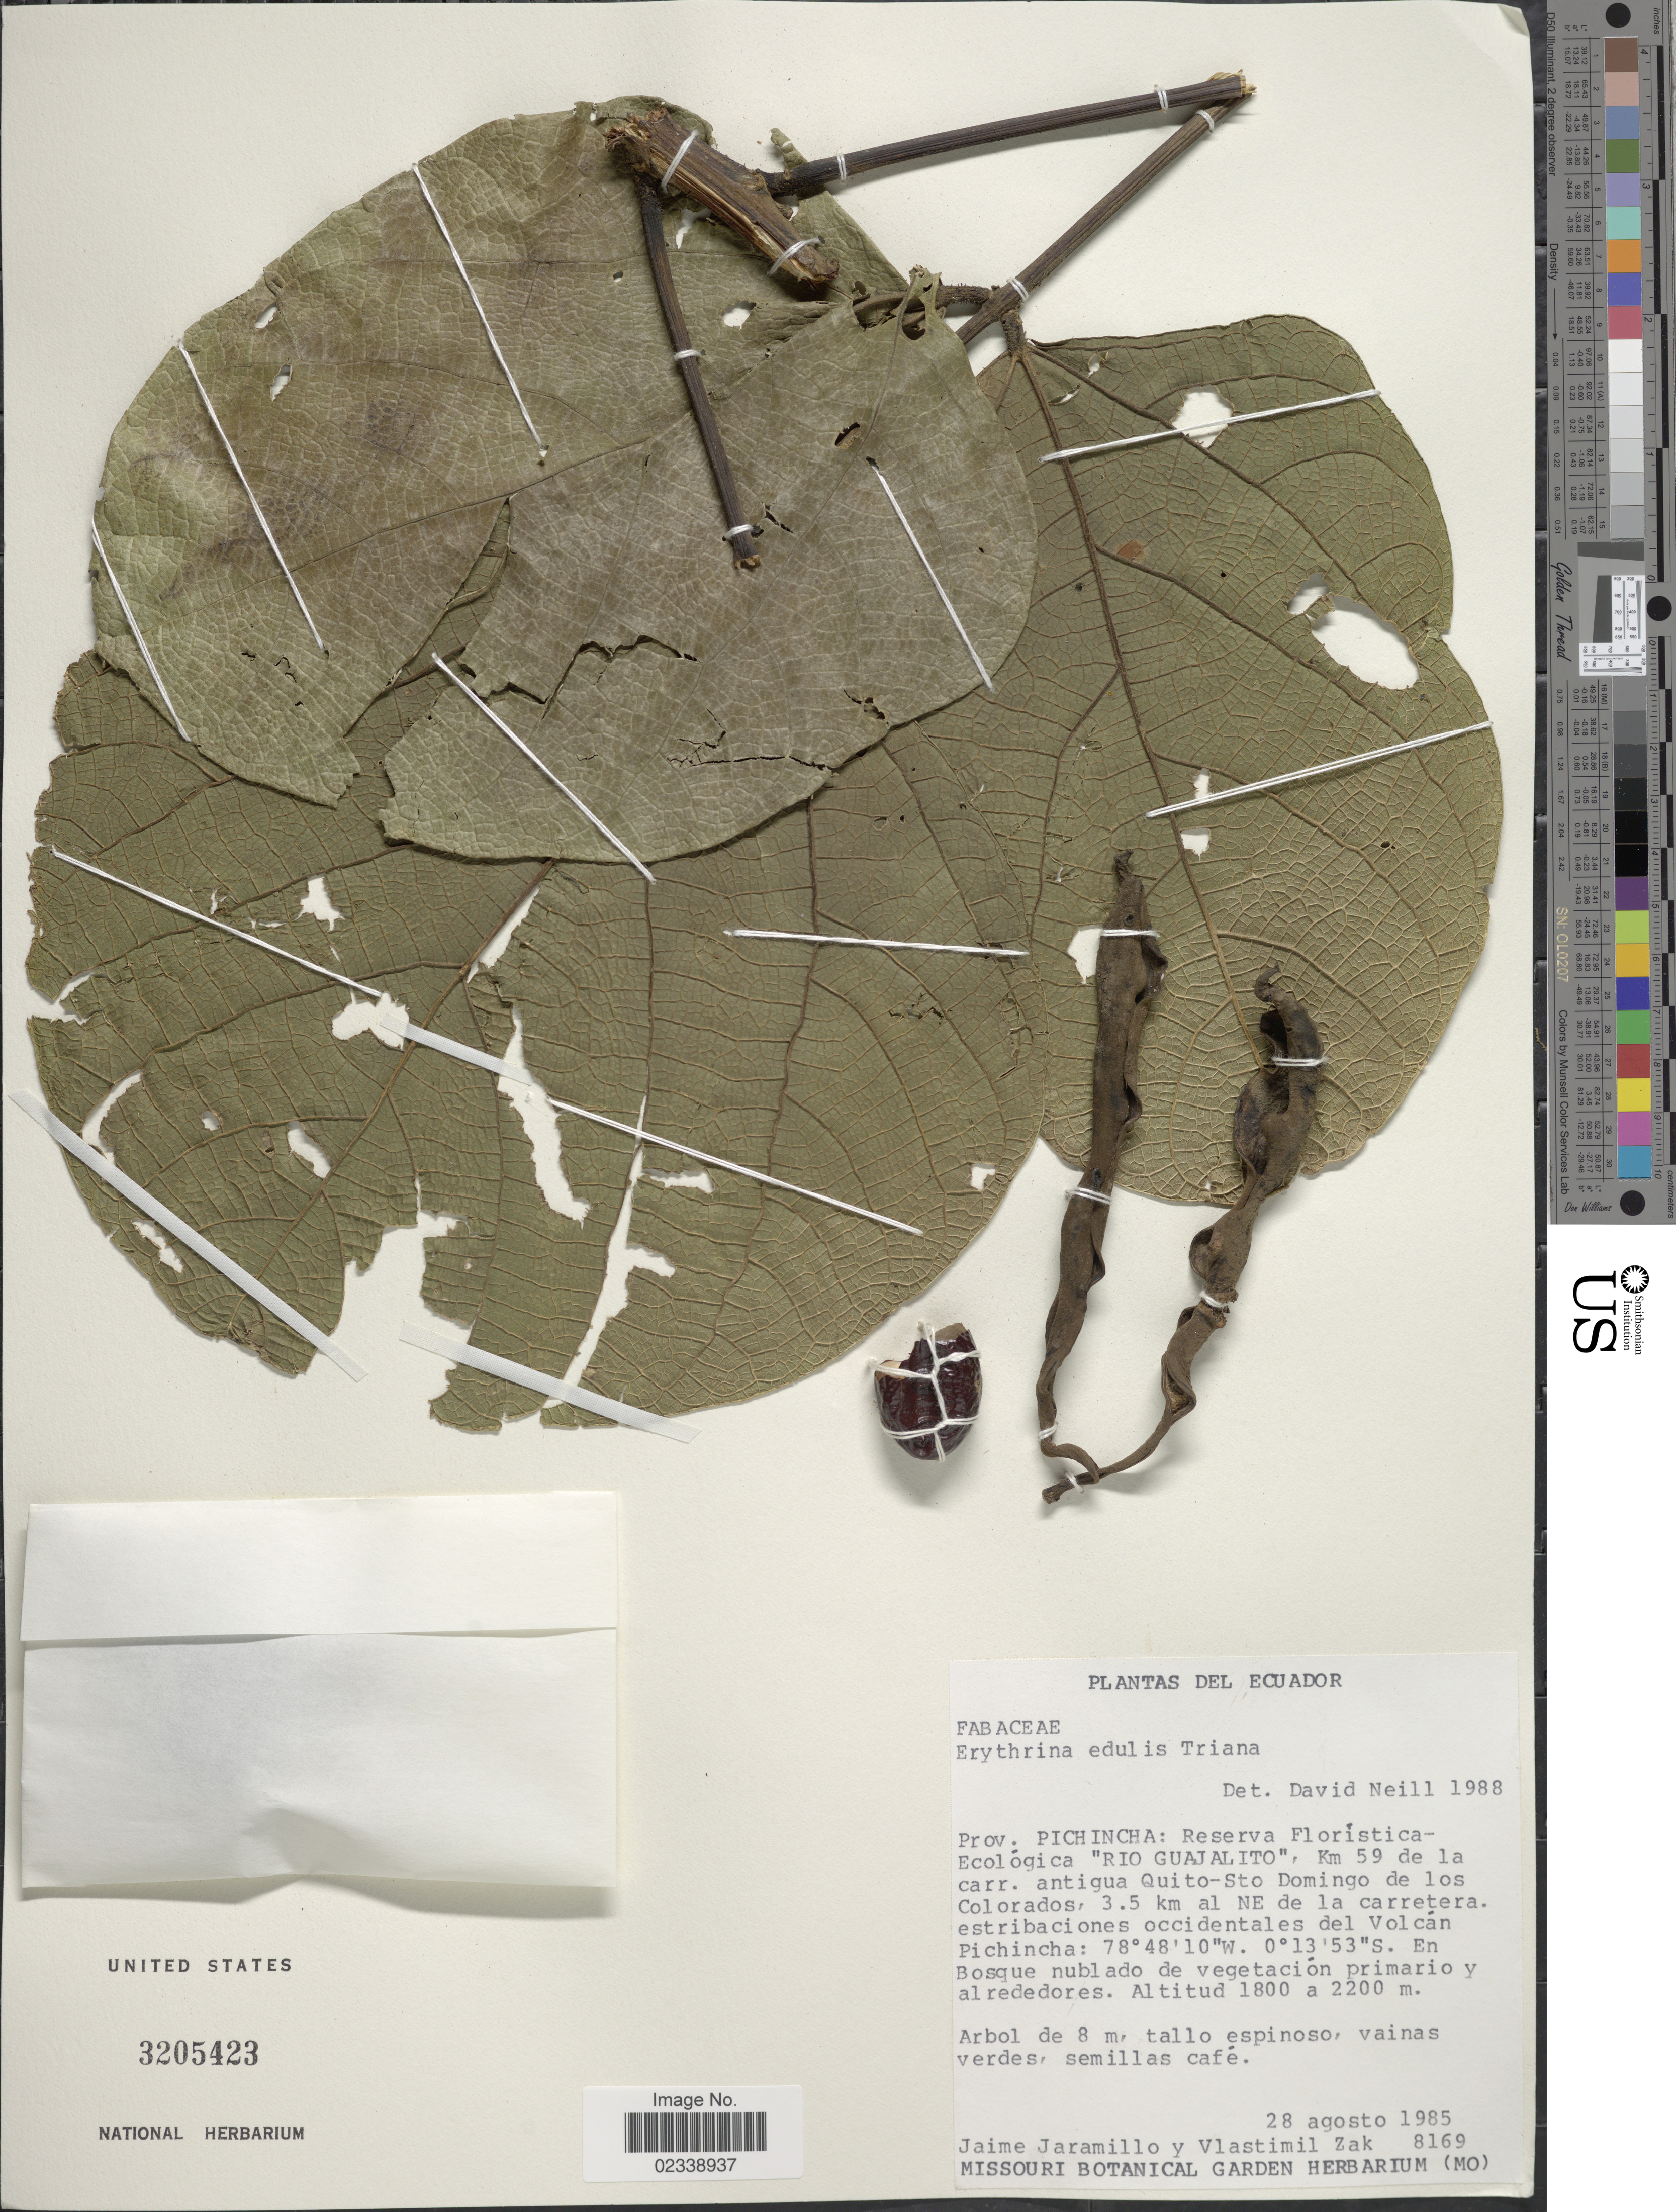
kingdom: Plantae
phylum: Tracheophyta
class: Magnoliopsida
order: Fabales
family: Fabaceae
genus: Erythrina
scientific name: Erythrina edulis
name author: Triana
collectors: J. Jaramillo & V. Zak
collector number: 8169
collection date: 1985-08-28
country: Ecuador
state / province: Pichincha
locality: Reserva Floristica-Ecologica "Rio Guajalito", Km 59 de la carr, antigua Quit-Sto Domingo de los Colorados, 3.5 km al NE de la carretera, estribaciones occidentales del Volcan Pichincha.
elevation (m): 1800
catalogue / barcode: US 3205423